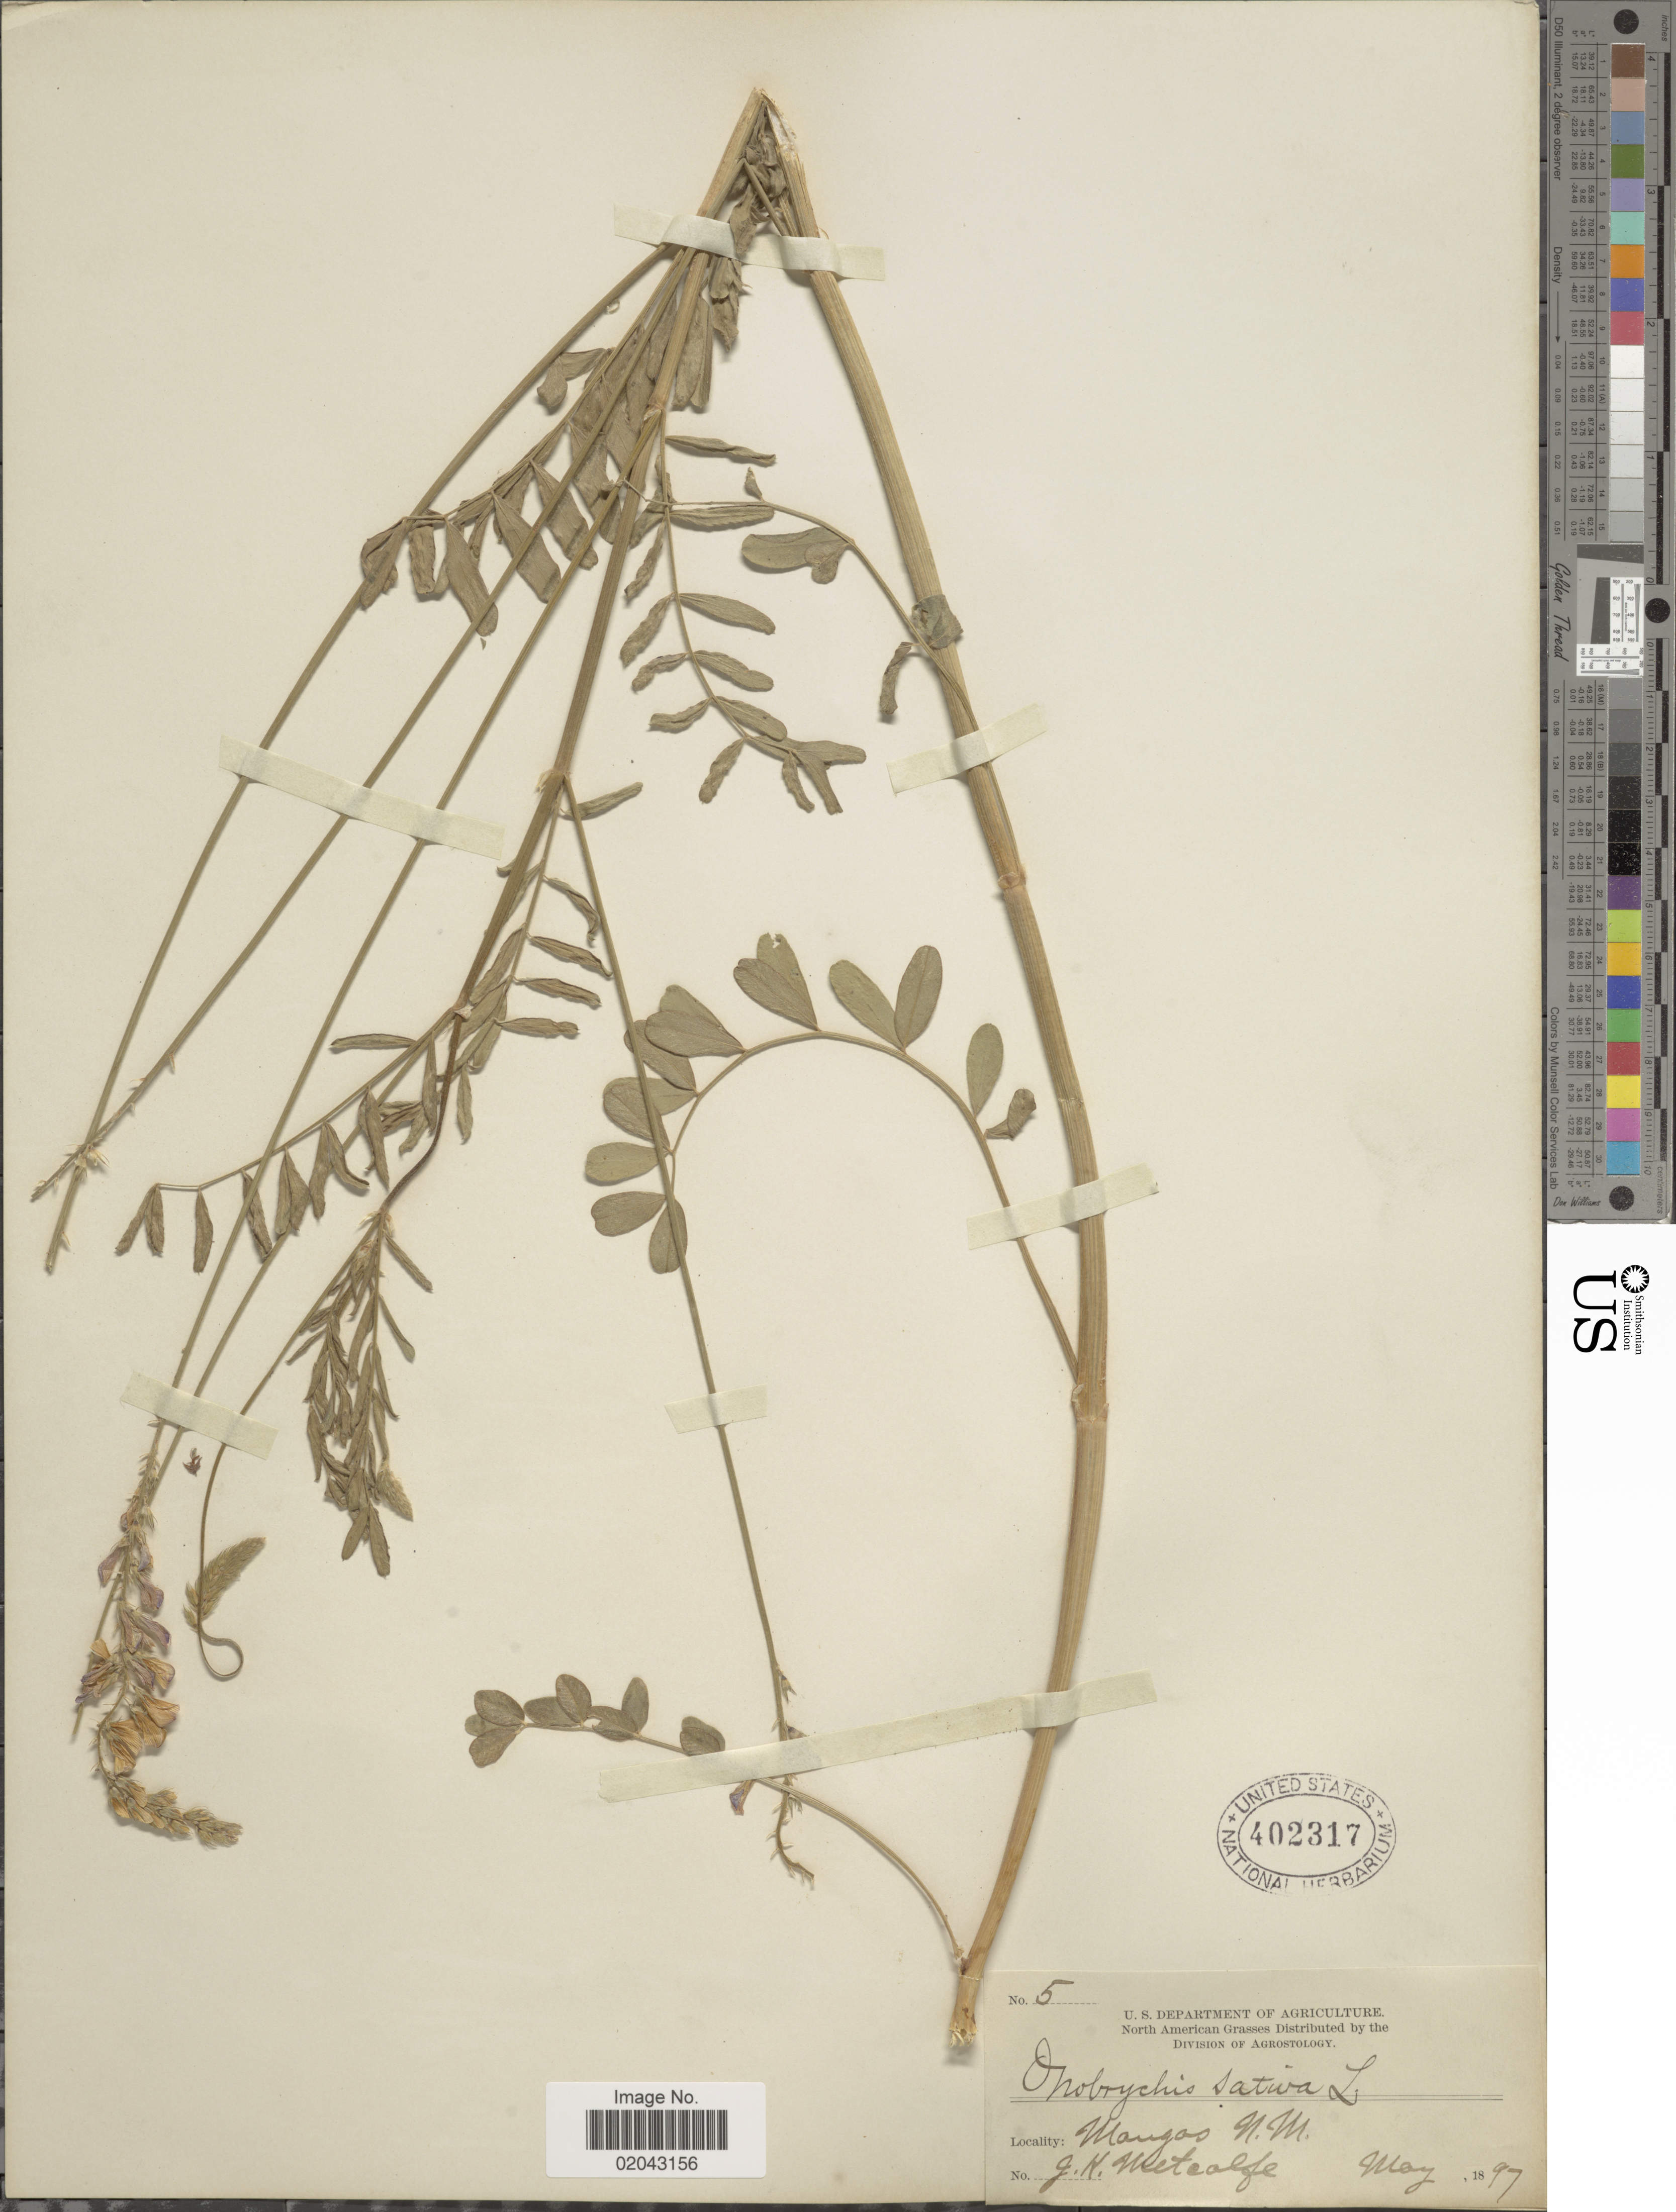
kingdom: Plantae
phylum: Tracheophyta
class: Magnoliopsida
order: Fabales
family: Fabaceae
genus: Onobrychis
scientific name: Onobrychis sativa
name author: Lam.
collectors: J. Metcalfe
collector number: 5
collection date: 1897-05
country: United States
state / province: New Mexico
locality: Mangoo, N.M.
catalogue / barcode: US 402317